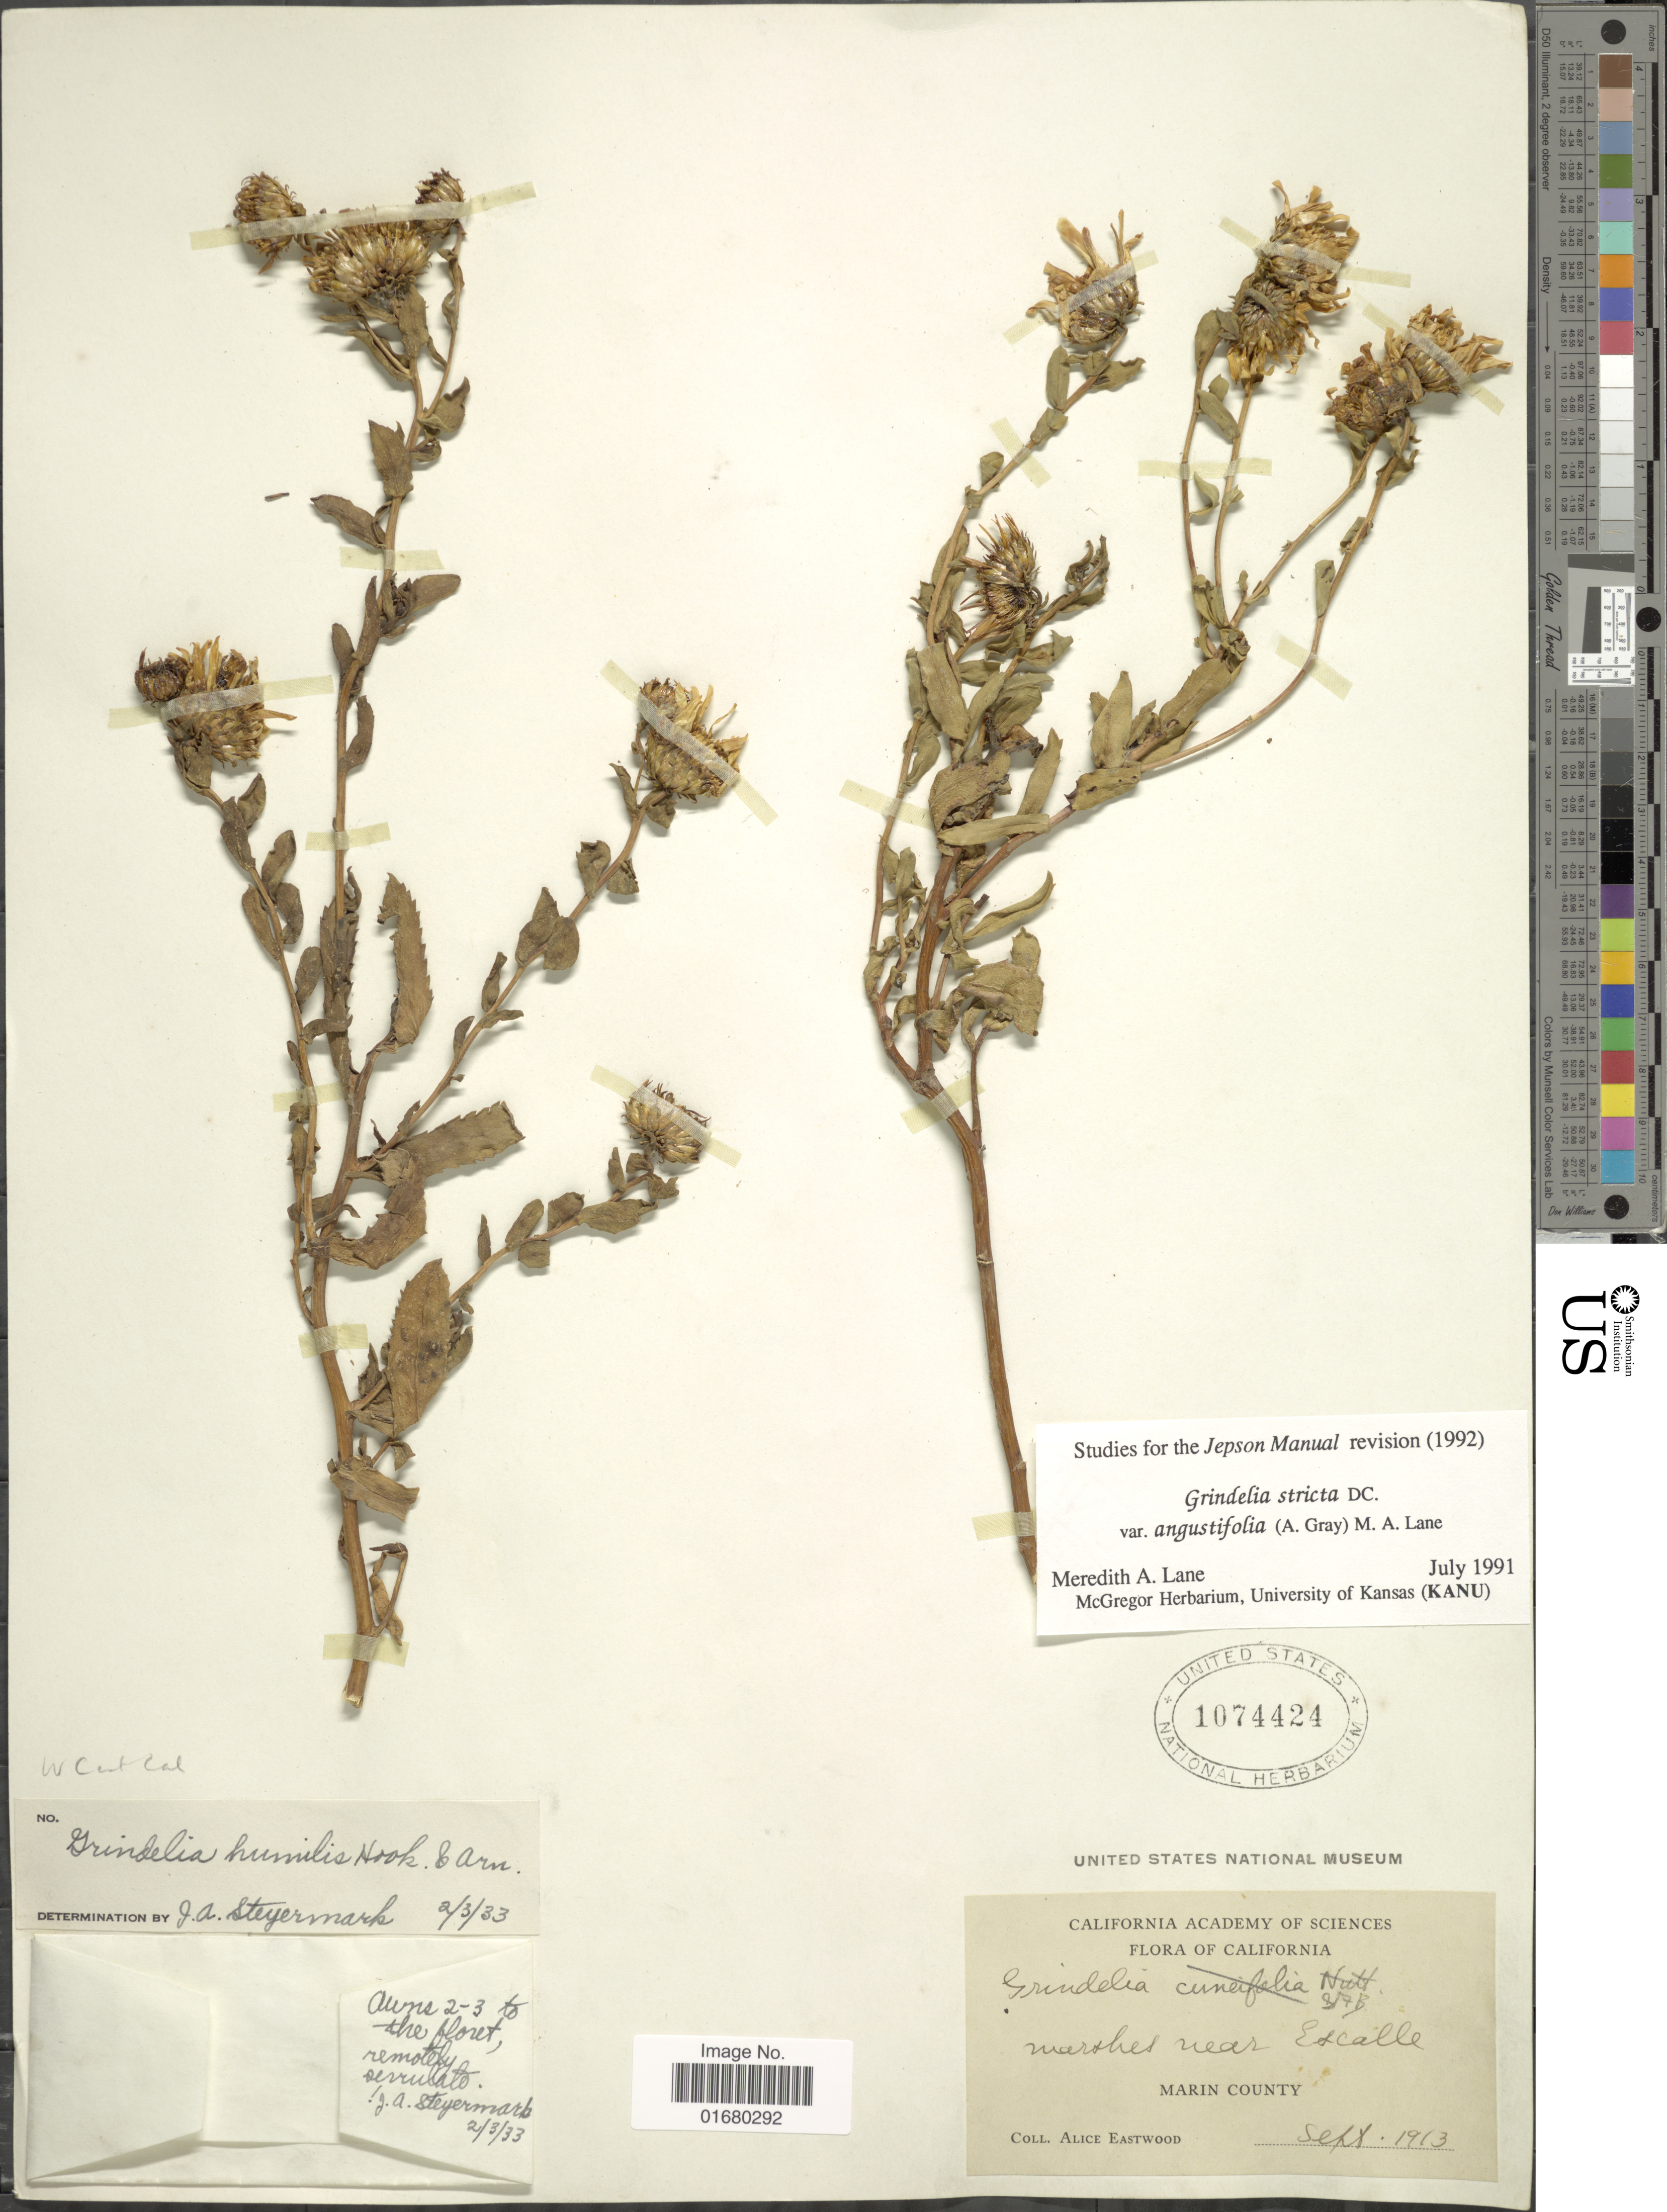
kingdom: Plantae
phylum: Tracheophyta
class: Magnoliopsida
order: Asterales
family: Asteraceae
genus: Grindelia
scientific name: Grindelia stricta var. angustifolia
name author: (A. Gray) M.A. Lane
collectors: A. Eastwood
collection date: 1913-09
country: United States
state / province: California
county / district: Marin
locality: Marshes near Edcalle, Marin County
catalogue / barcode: US 1074424